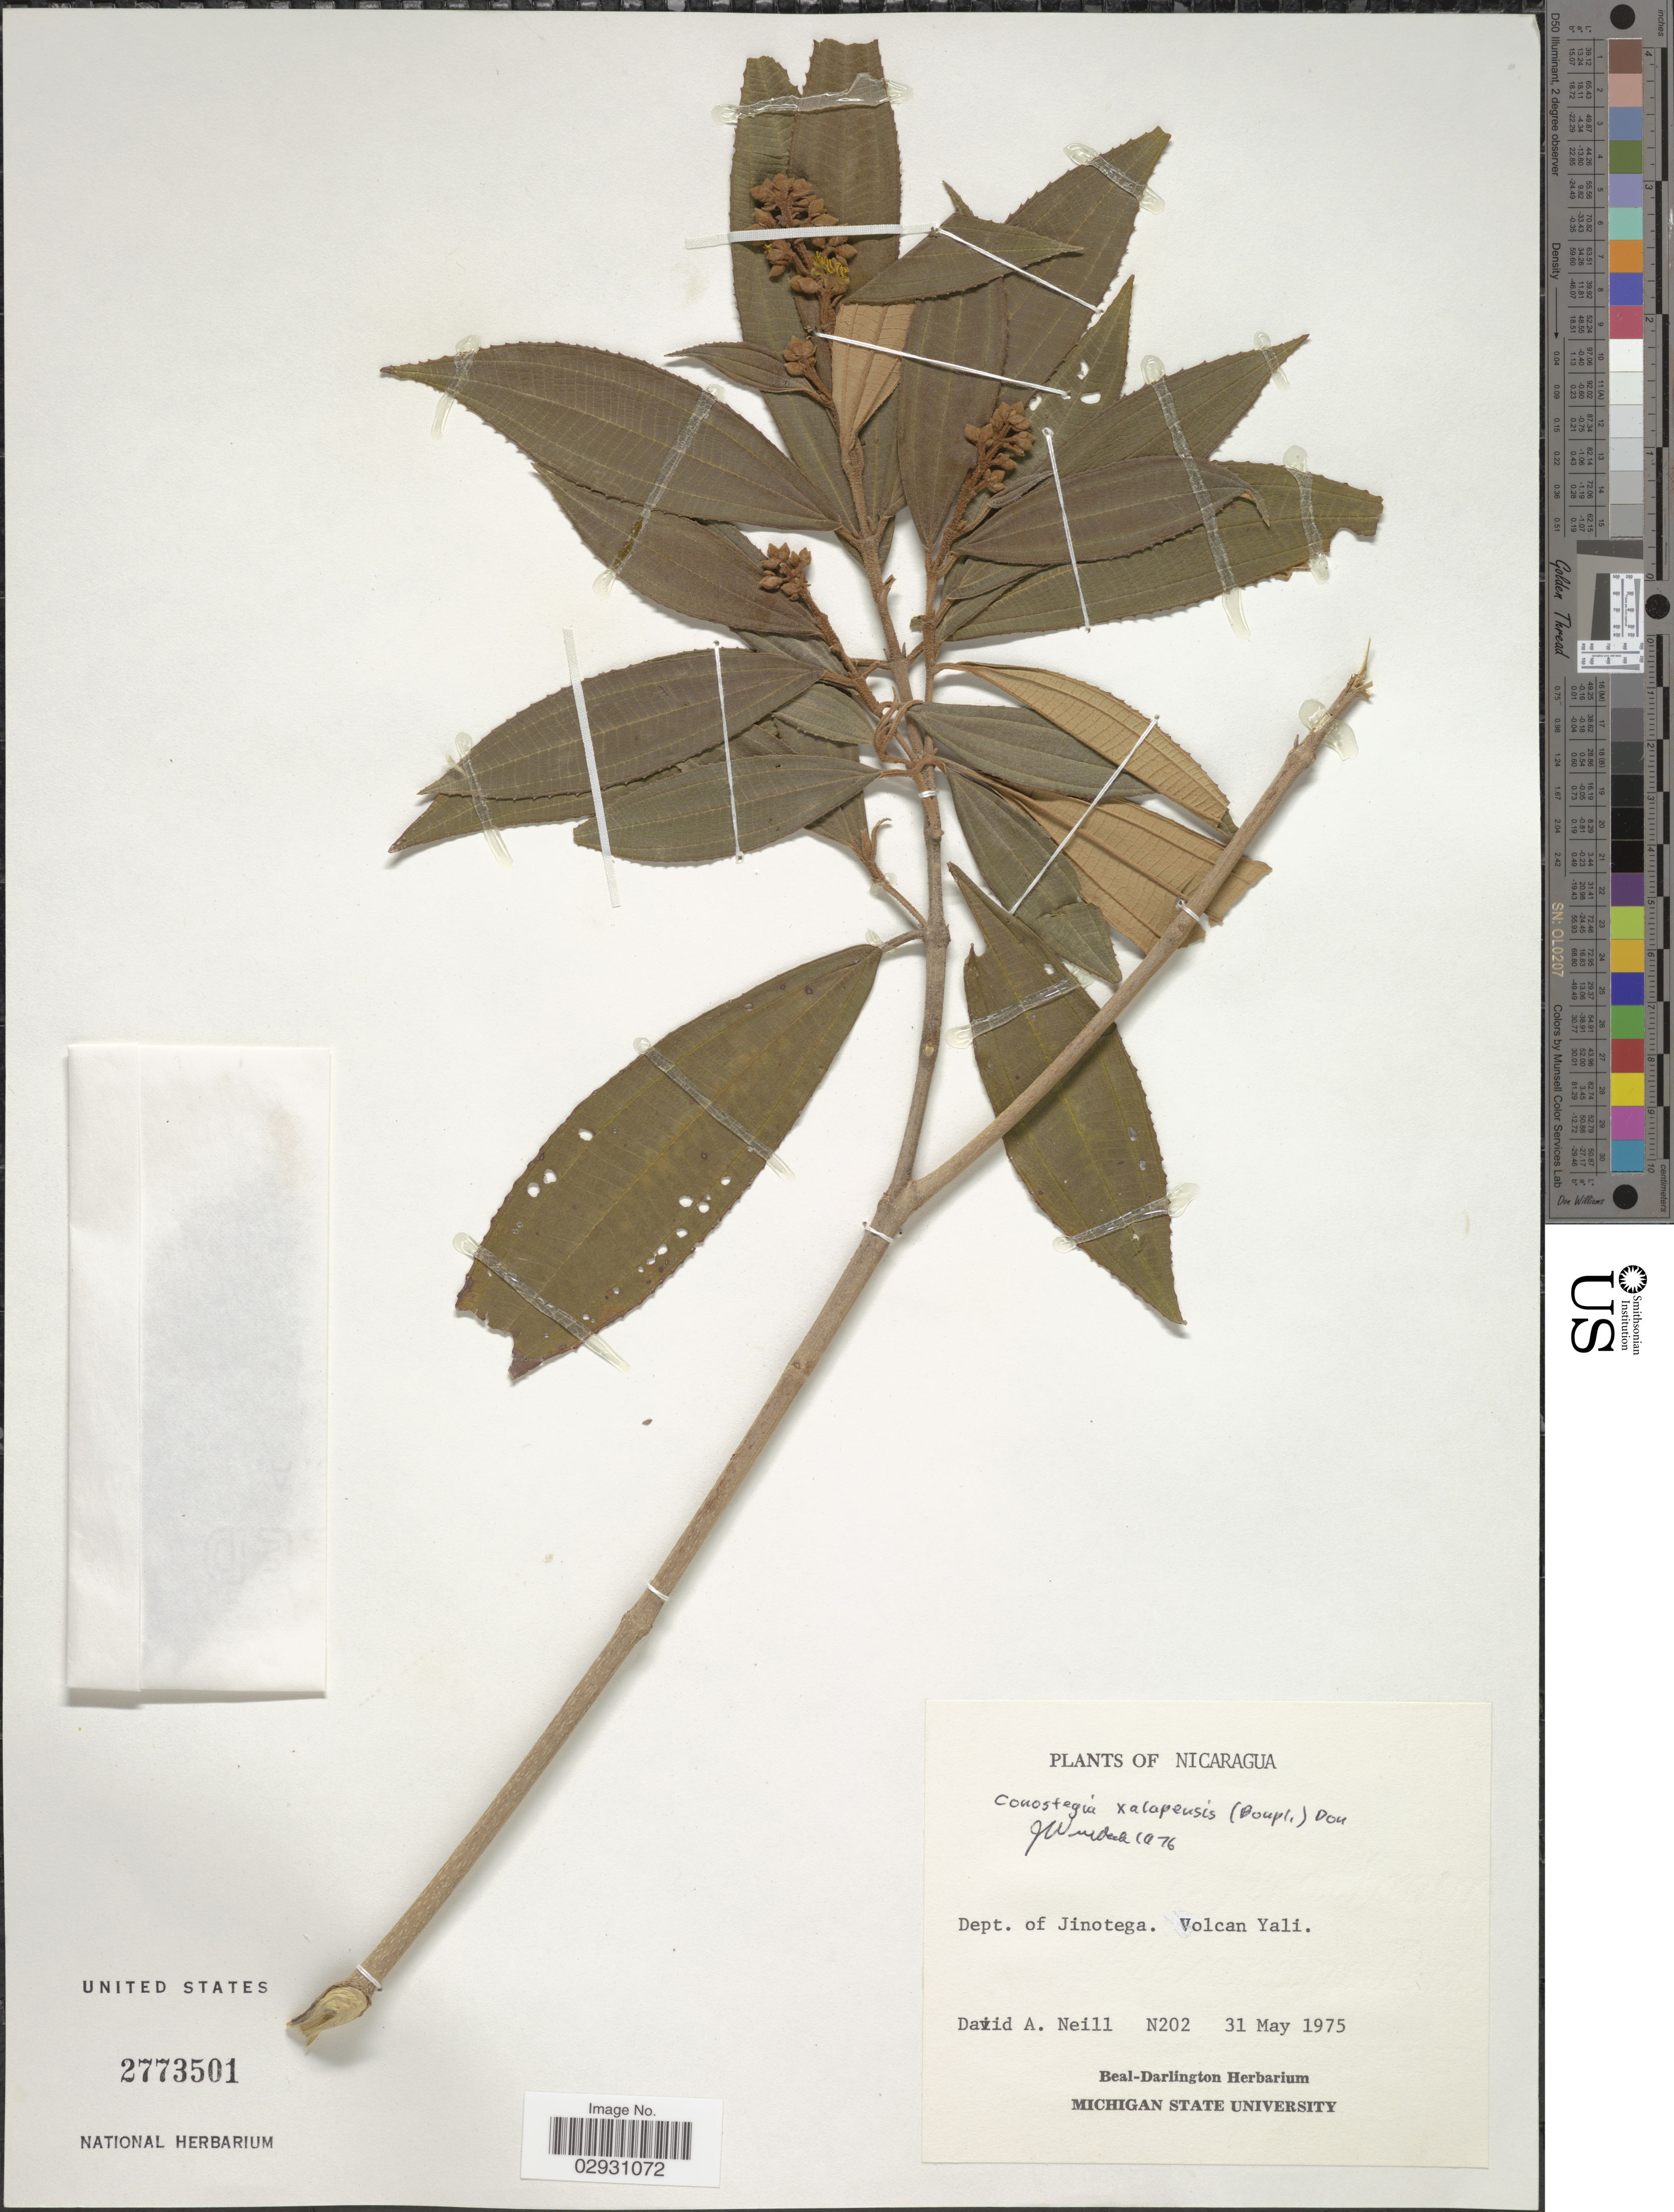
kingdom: Plantae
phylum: Tracheophyta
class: Magnoliopsida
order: Myrtales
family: Melastomataceae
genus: Conostegia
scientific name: Conostegia quadrangularis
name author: Schltdl. ex Steud.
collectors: D. A. Neill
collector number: N202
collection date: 1975-05-31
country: Nicaragua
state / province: Jinotega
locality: Dept. of Jinotega. Volcan Yali.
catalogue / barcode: US 2773501